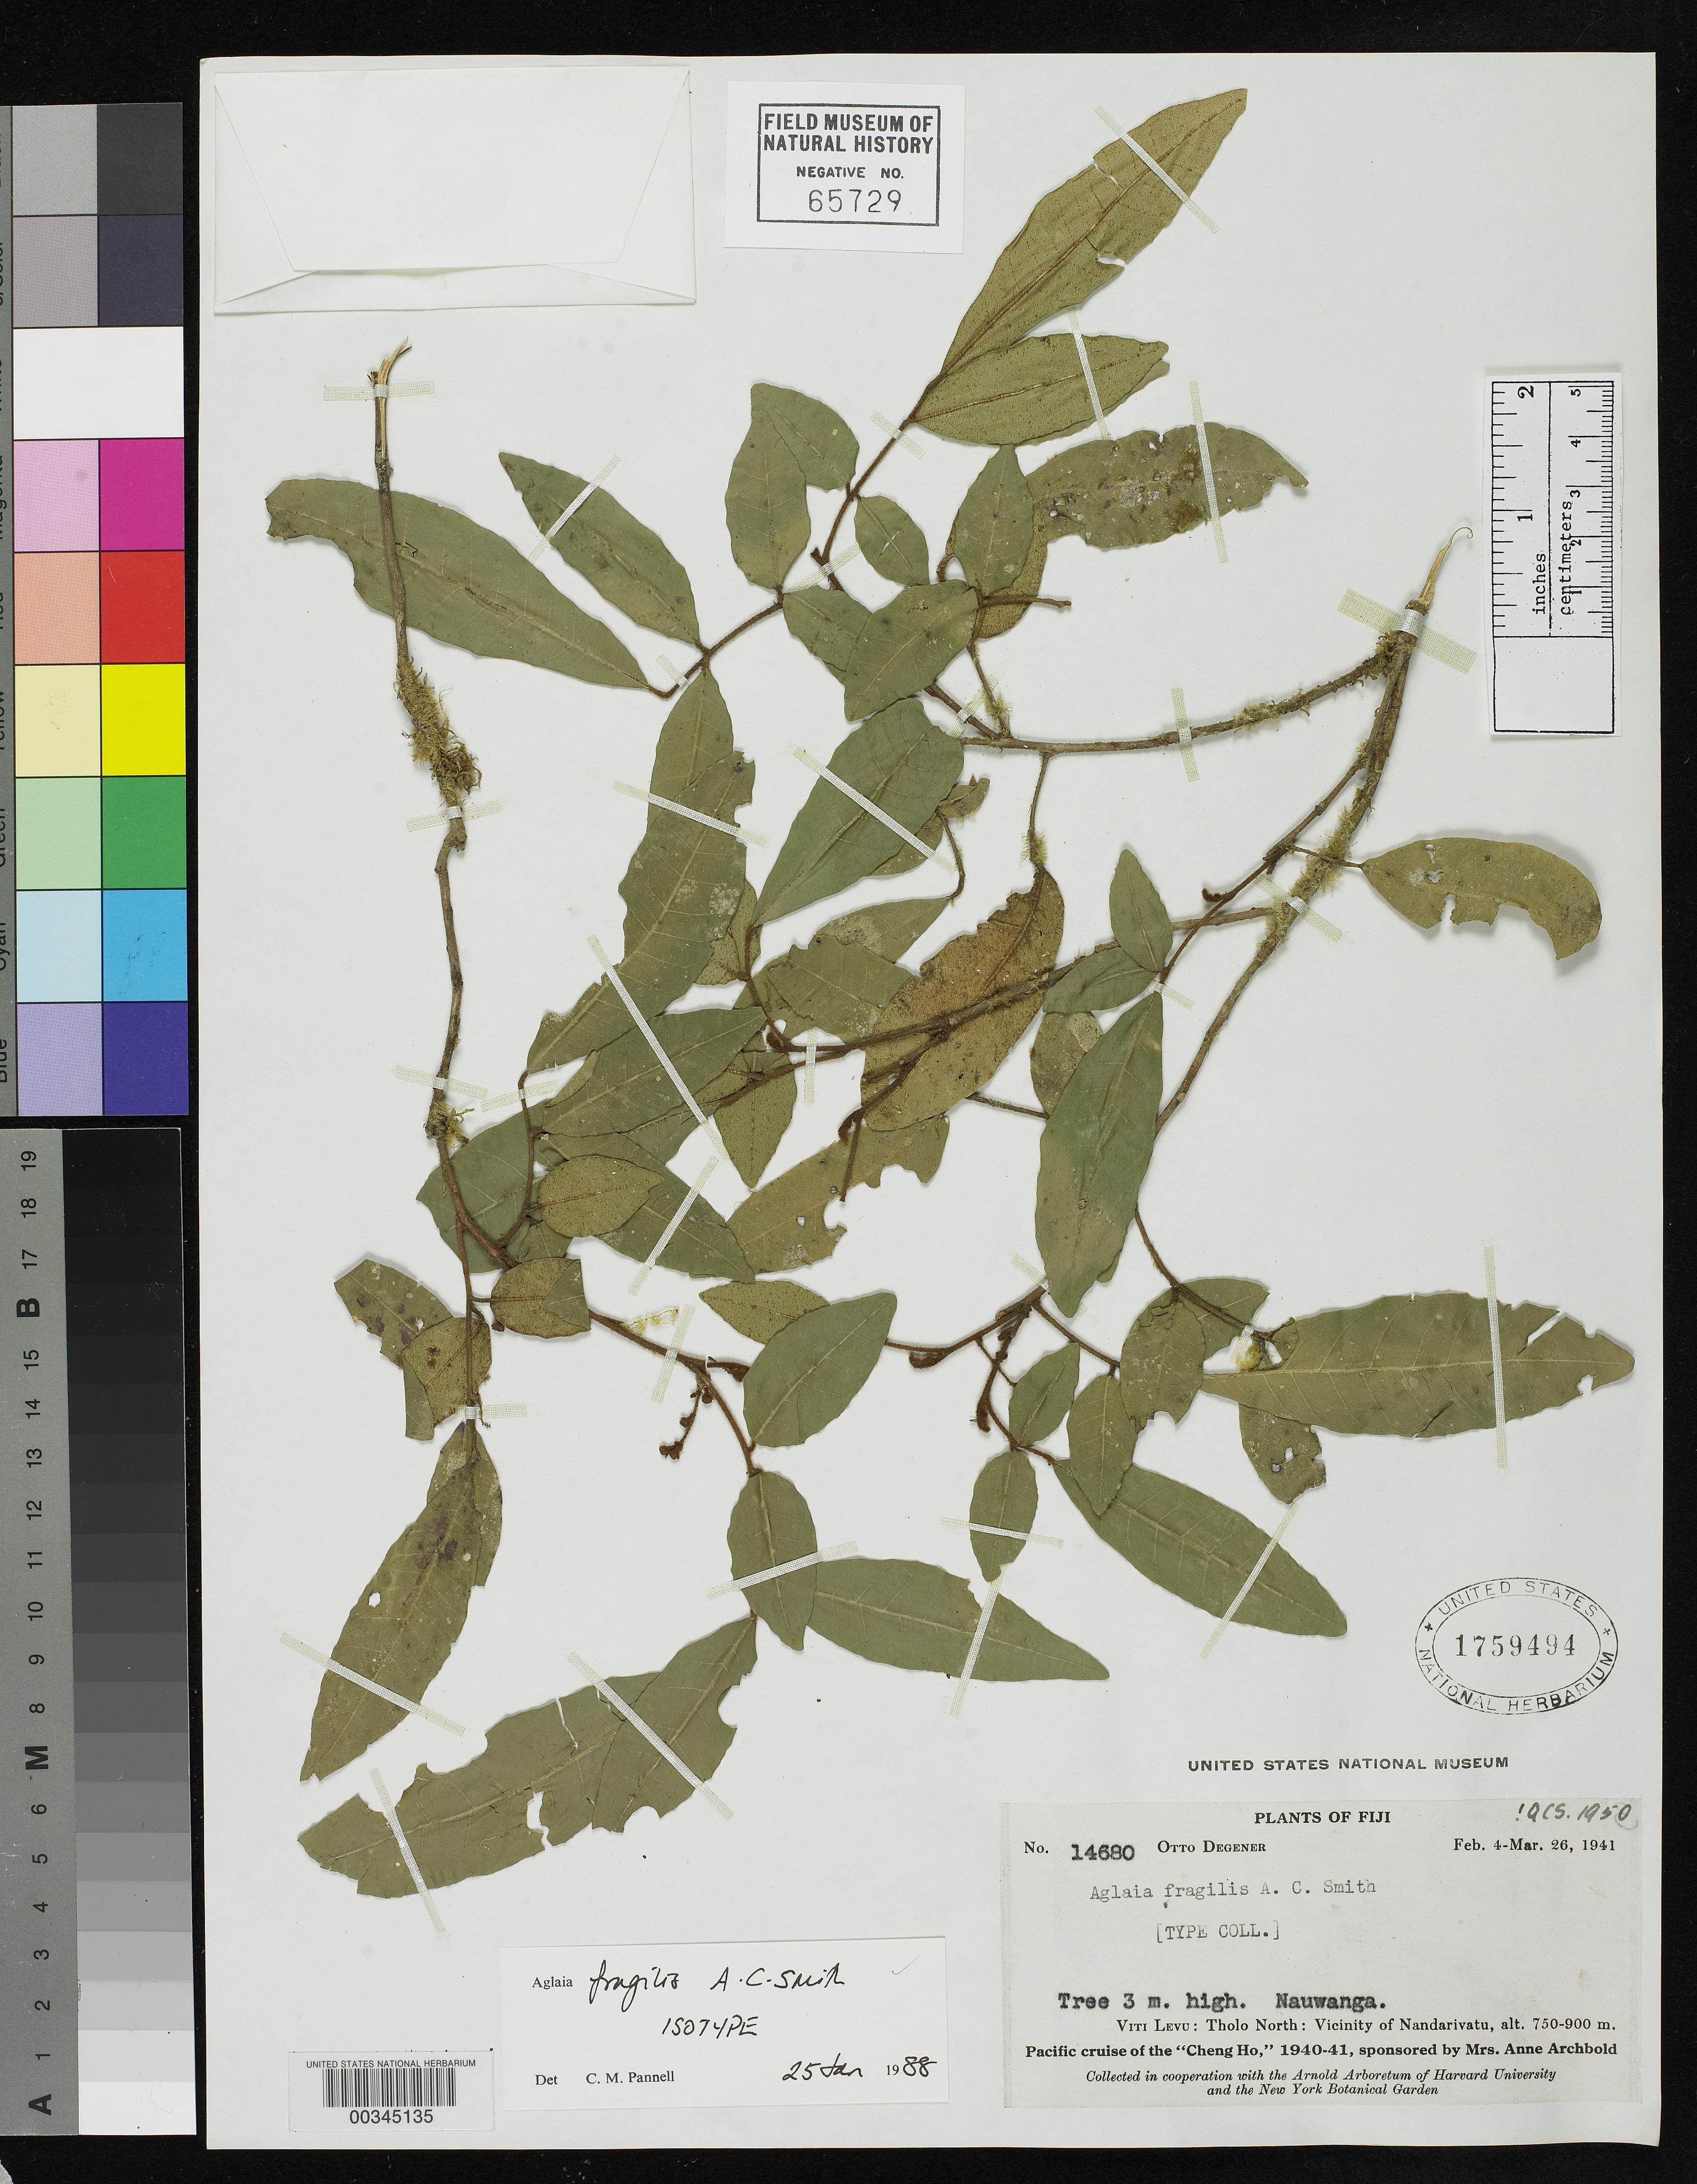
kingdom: Plantae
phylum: Tracheophyta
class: Magnoliopsida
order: Sapindales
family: Meliaceae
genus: Aglaia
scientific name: Aglaia fragilis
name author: A.C. Sm.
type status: Isotype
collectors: O. Degener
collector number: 14680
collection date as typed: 04 Feb 1941 to 26 Mar 1941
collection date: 1941-02-04/1941-03-26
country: Fiji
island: Viti Levu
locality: Tholo North, vicinity of Nandarivatu. [Viti Levu Group]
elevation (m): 750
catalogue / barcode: US 1759494